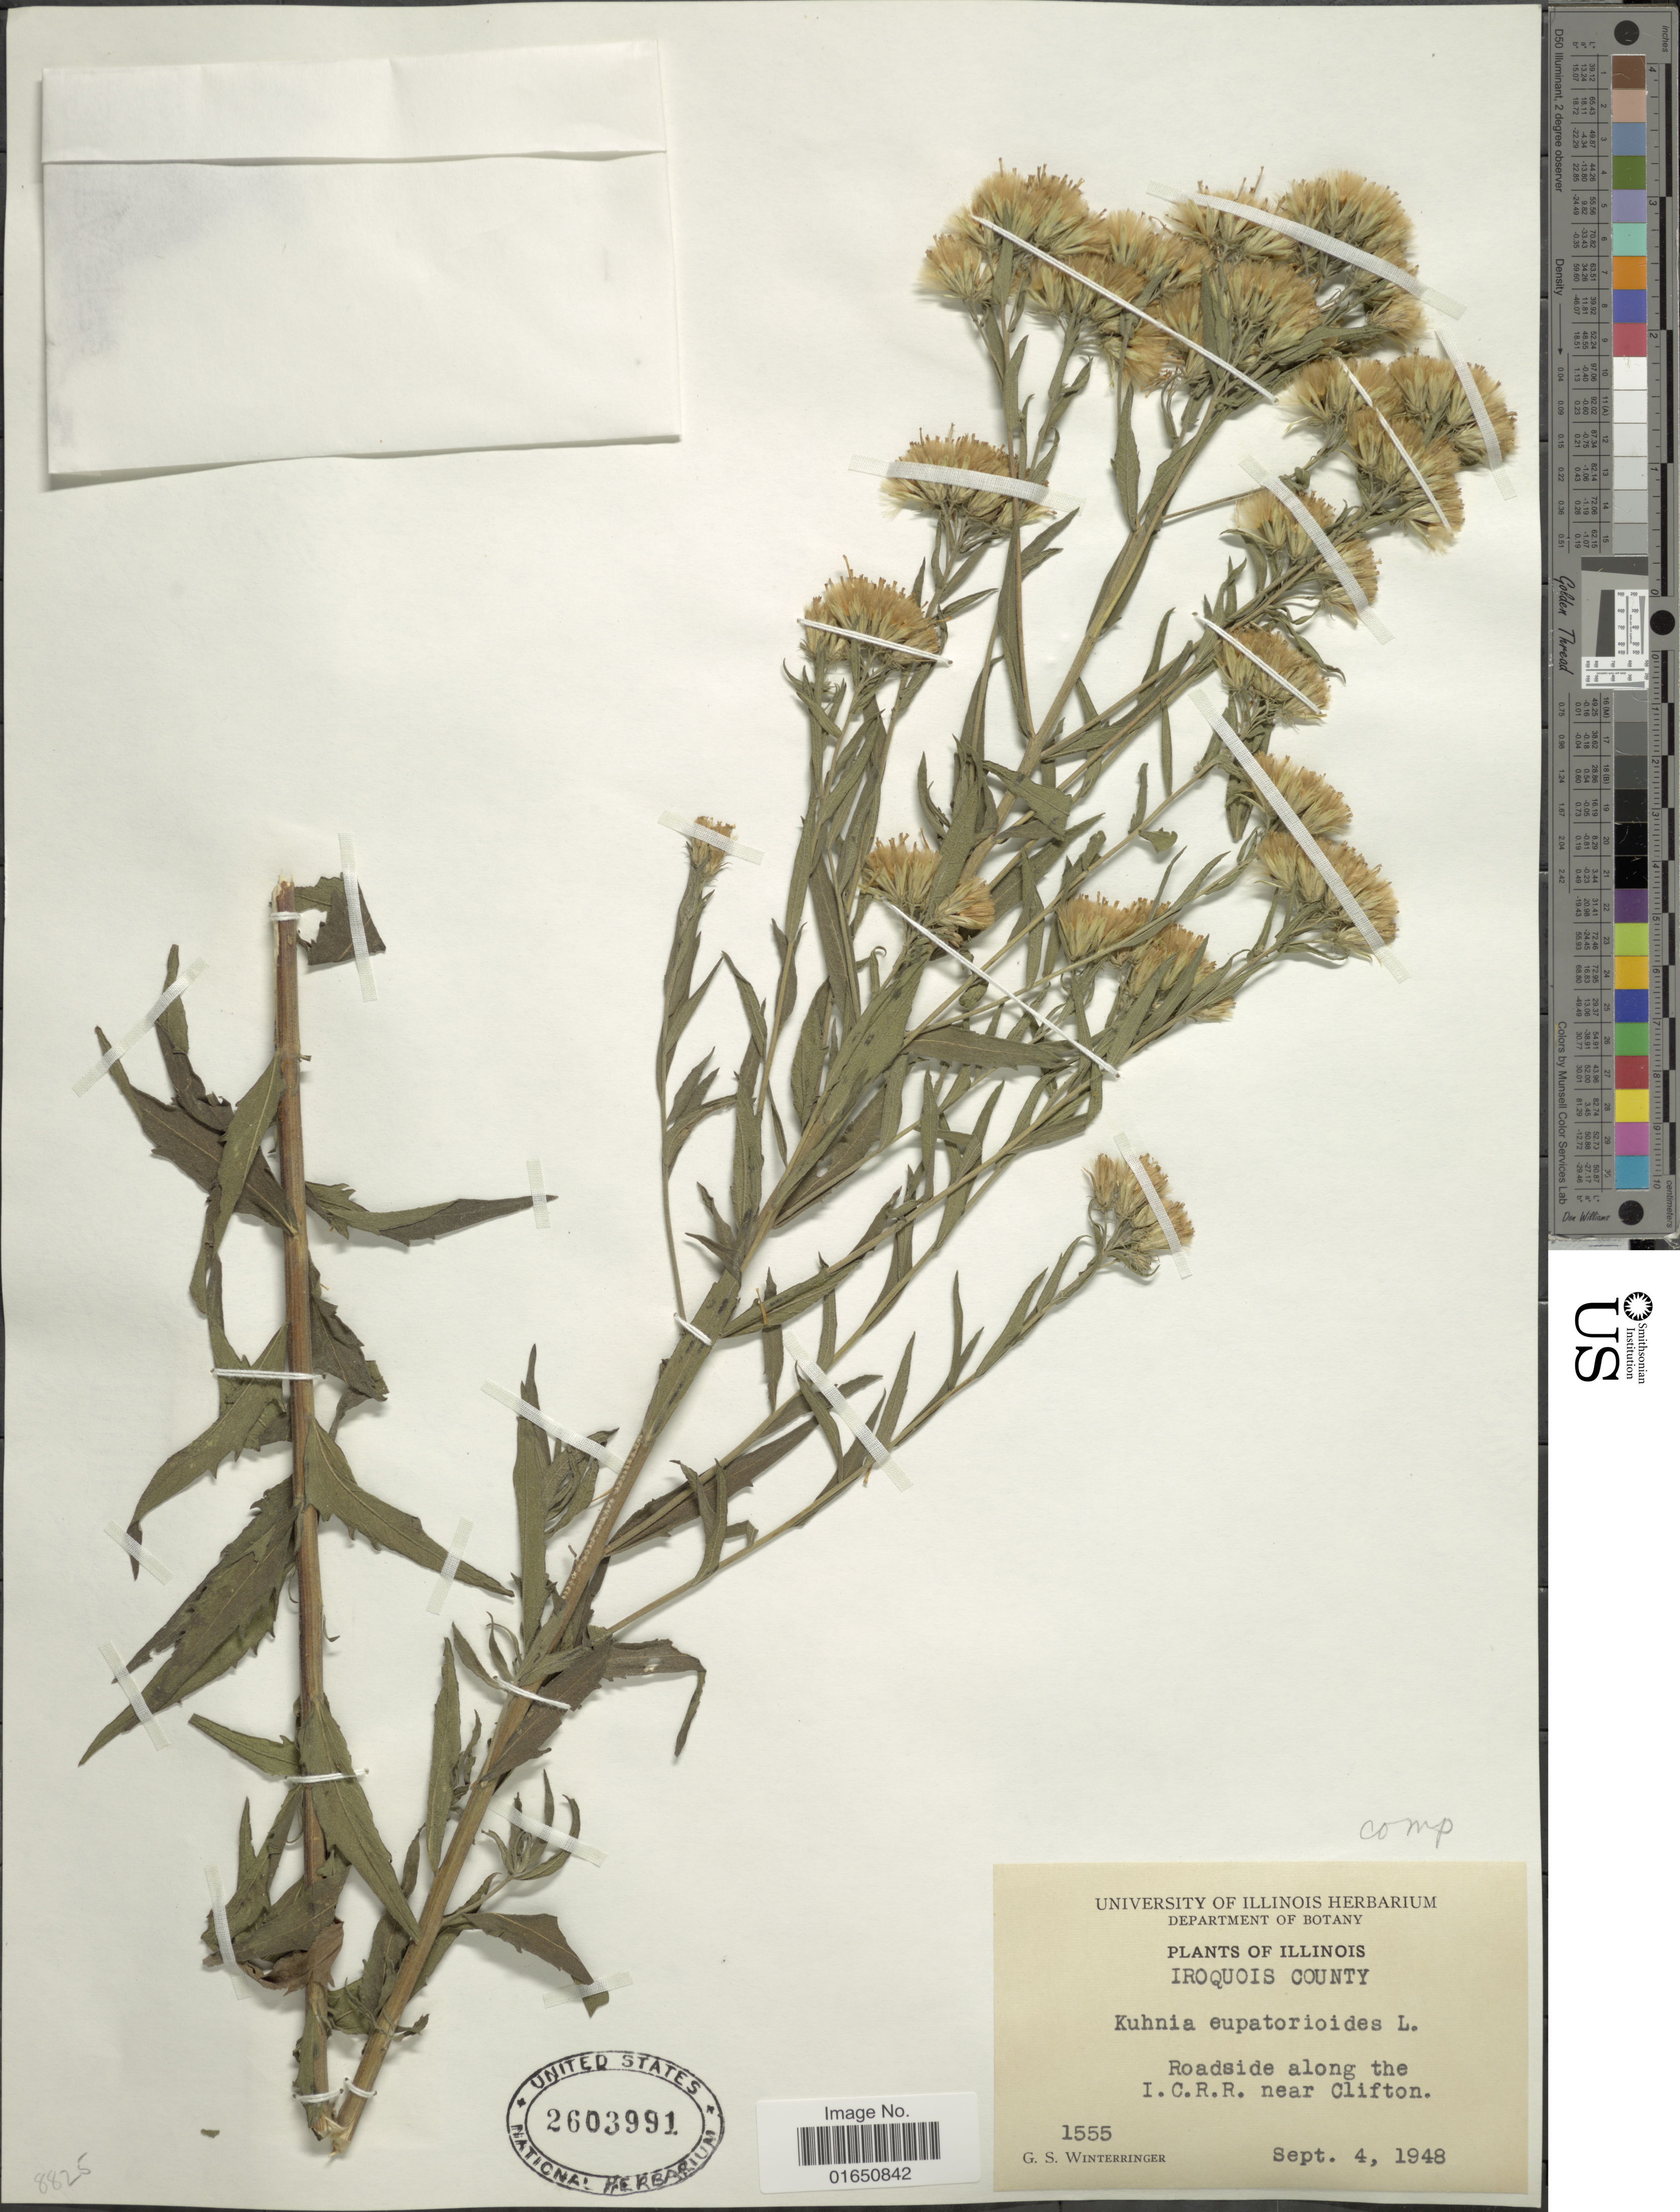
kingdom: Plantae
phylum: Tracheophyta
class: Magnoliopsida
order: Asterales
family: Asteraceae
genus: Brickellia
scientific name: Brickellia eupatorioides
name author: (L.) Shinners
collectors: G. Winterringer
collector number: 1555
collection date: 1948-09-04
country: United States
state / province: Illinois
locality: Iroquois County. Roadside along the I.C.R.R. near Clifton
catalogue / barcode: US 2603991